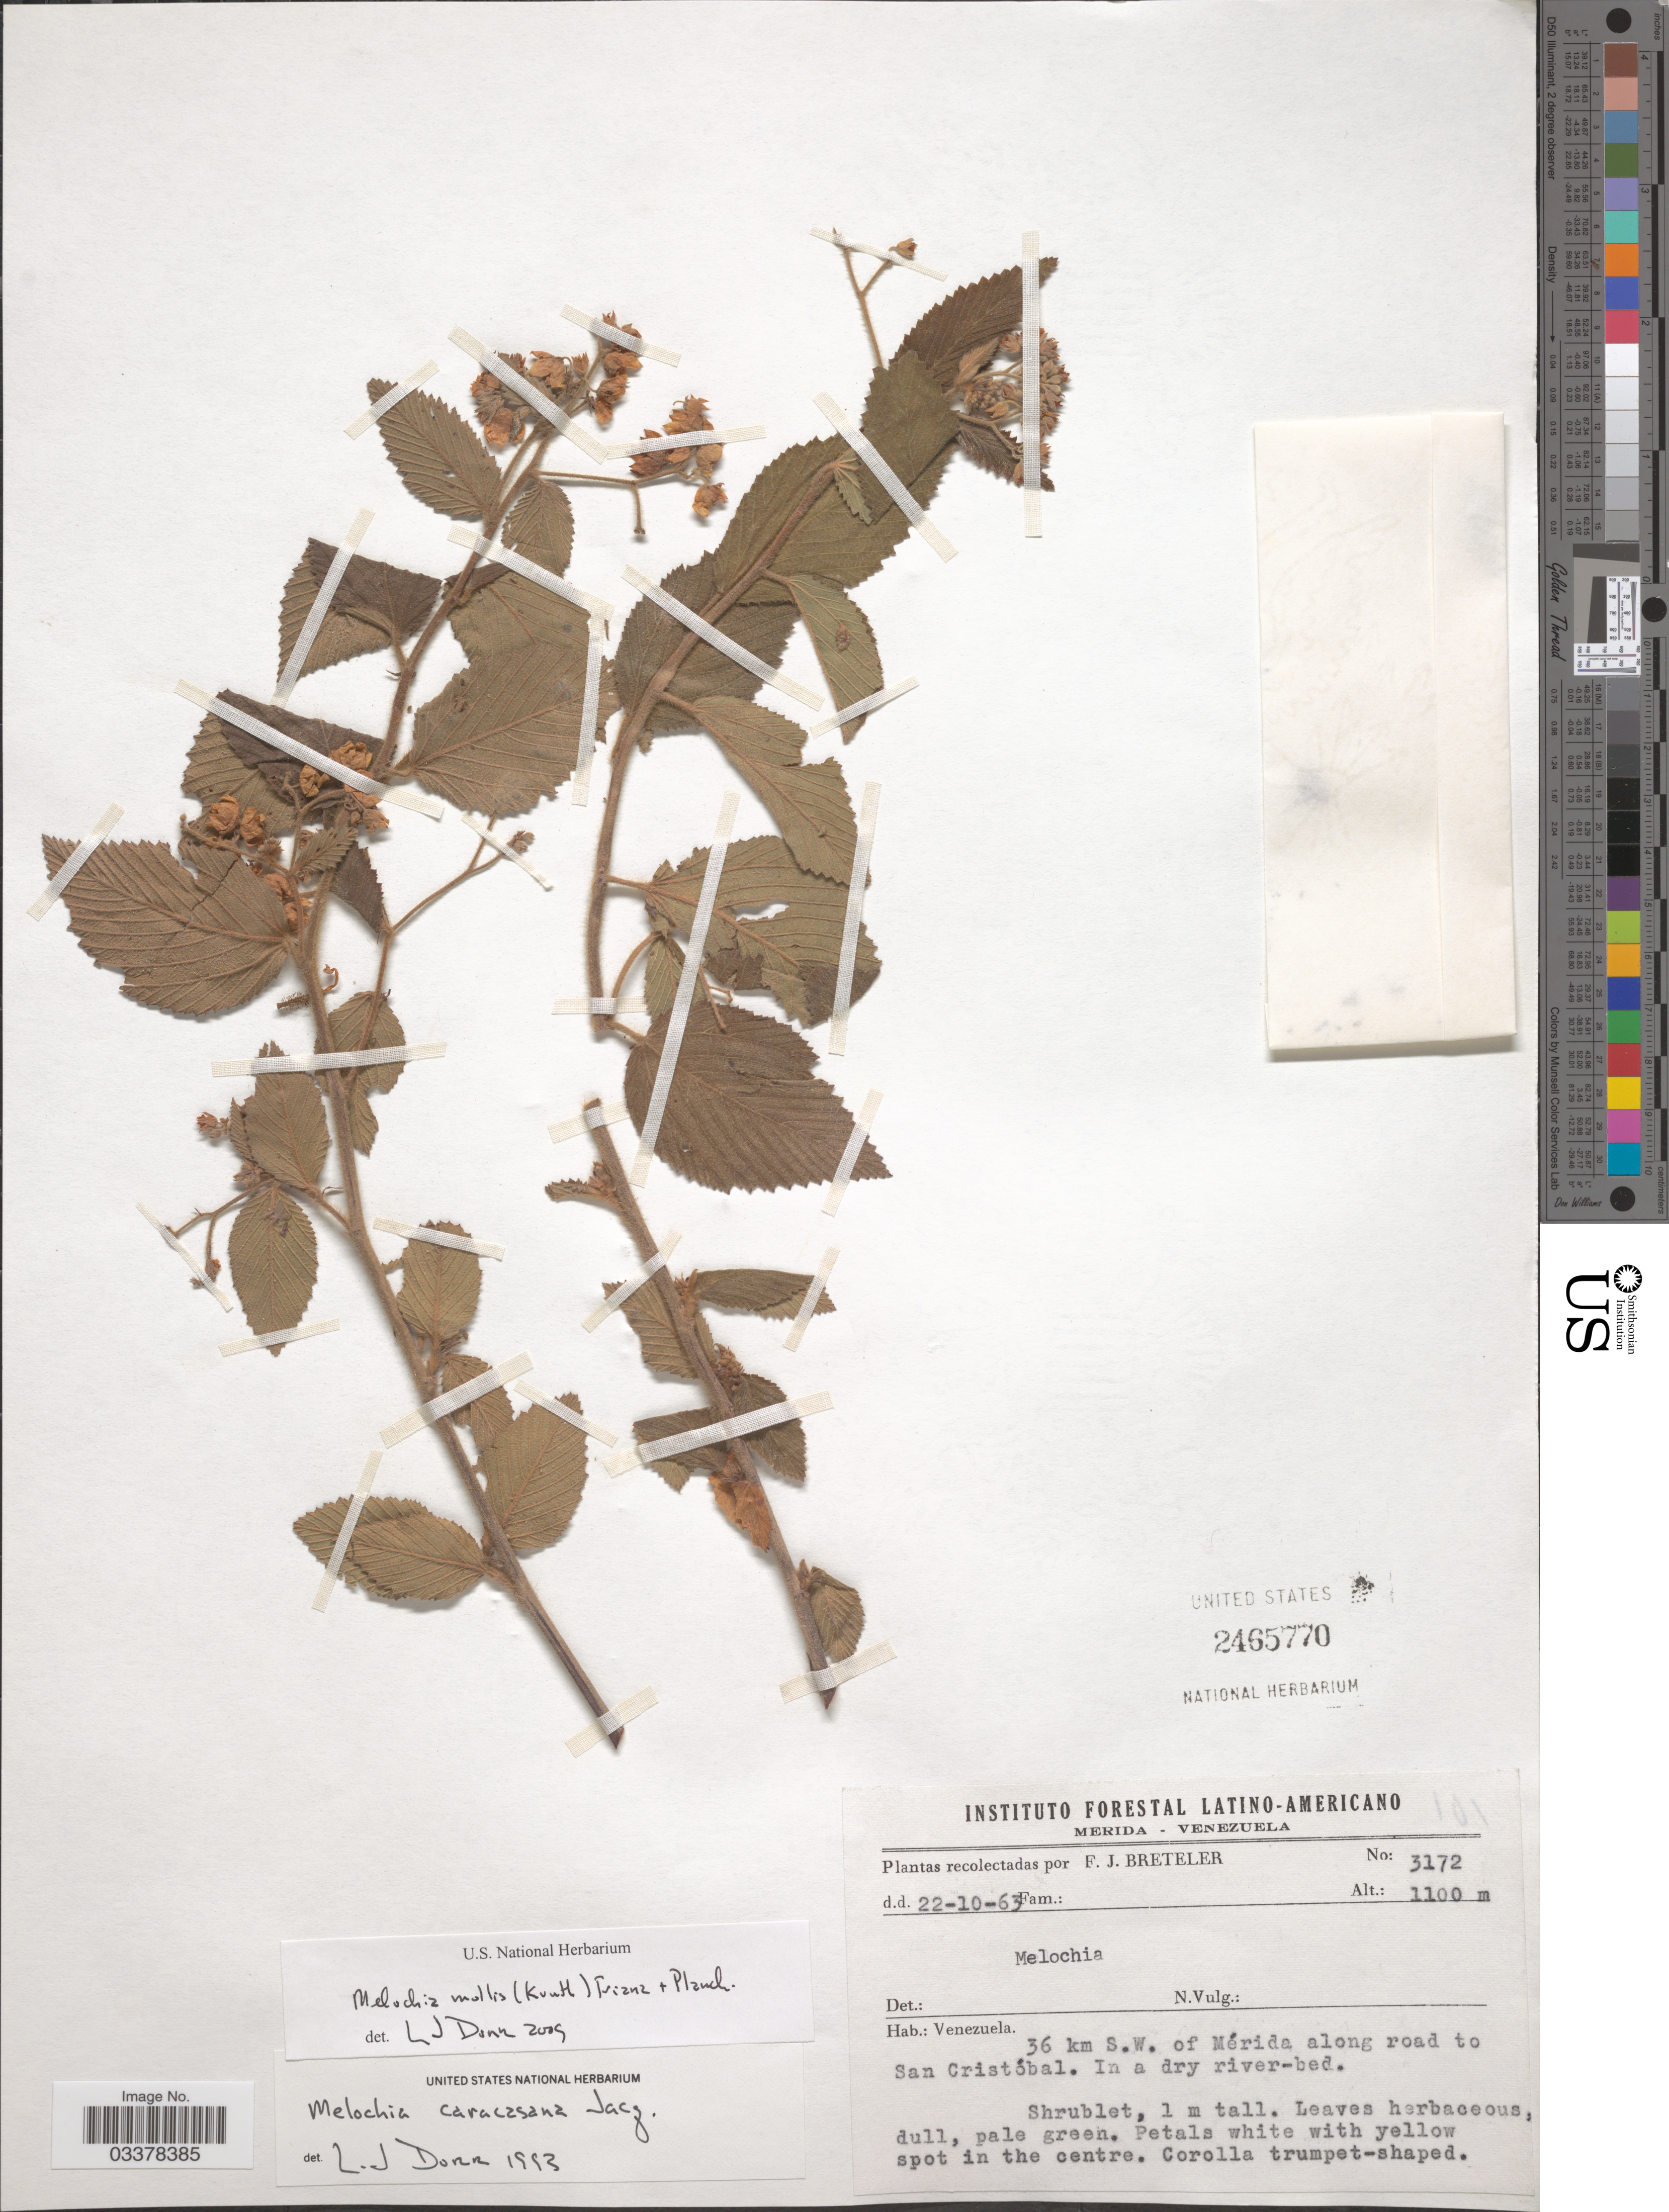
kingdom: Plantae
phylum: Tracheophyta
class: Magnoliopsida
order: Malvales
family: Malvaceae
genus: Melochia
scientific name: Melochia mollis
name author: (Kunth) Triana & Planch.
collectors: F. J. Breteler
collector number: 3172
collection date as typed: Transcribed d/m/y: 22/10/63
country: Venezuela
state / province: Mérida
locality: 36 km S.W. of Mérida along road to San Cristóbal.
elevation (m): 1100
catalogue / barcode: US 2465770